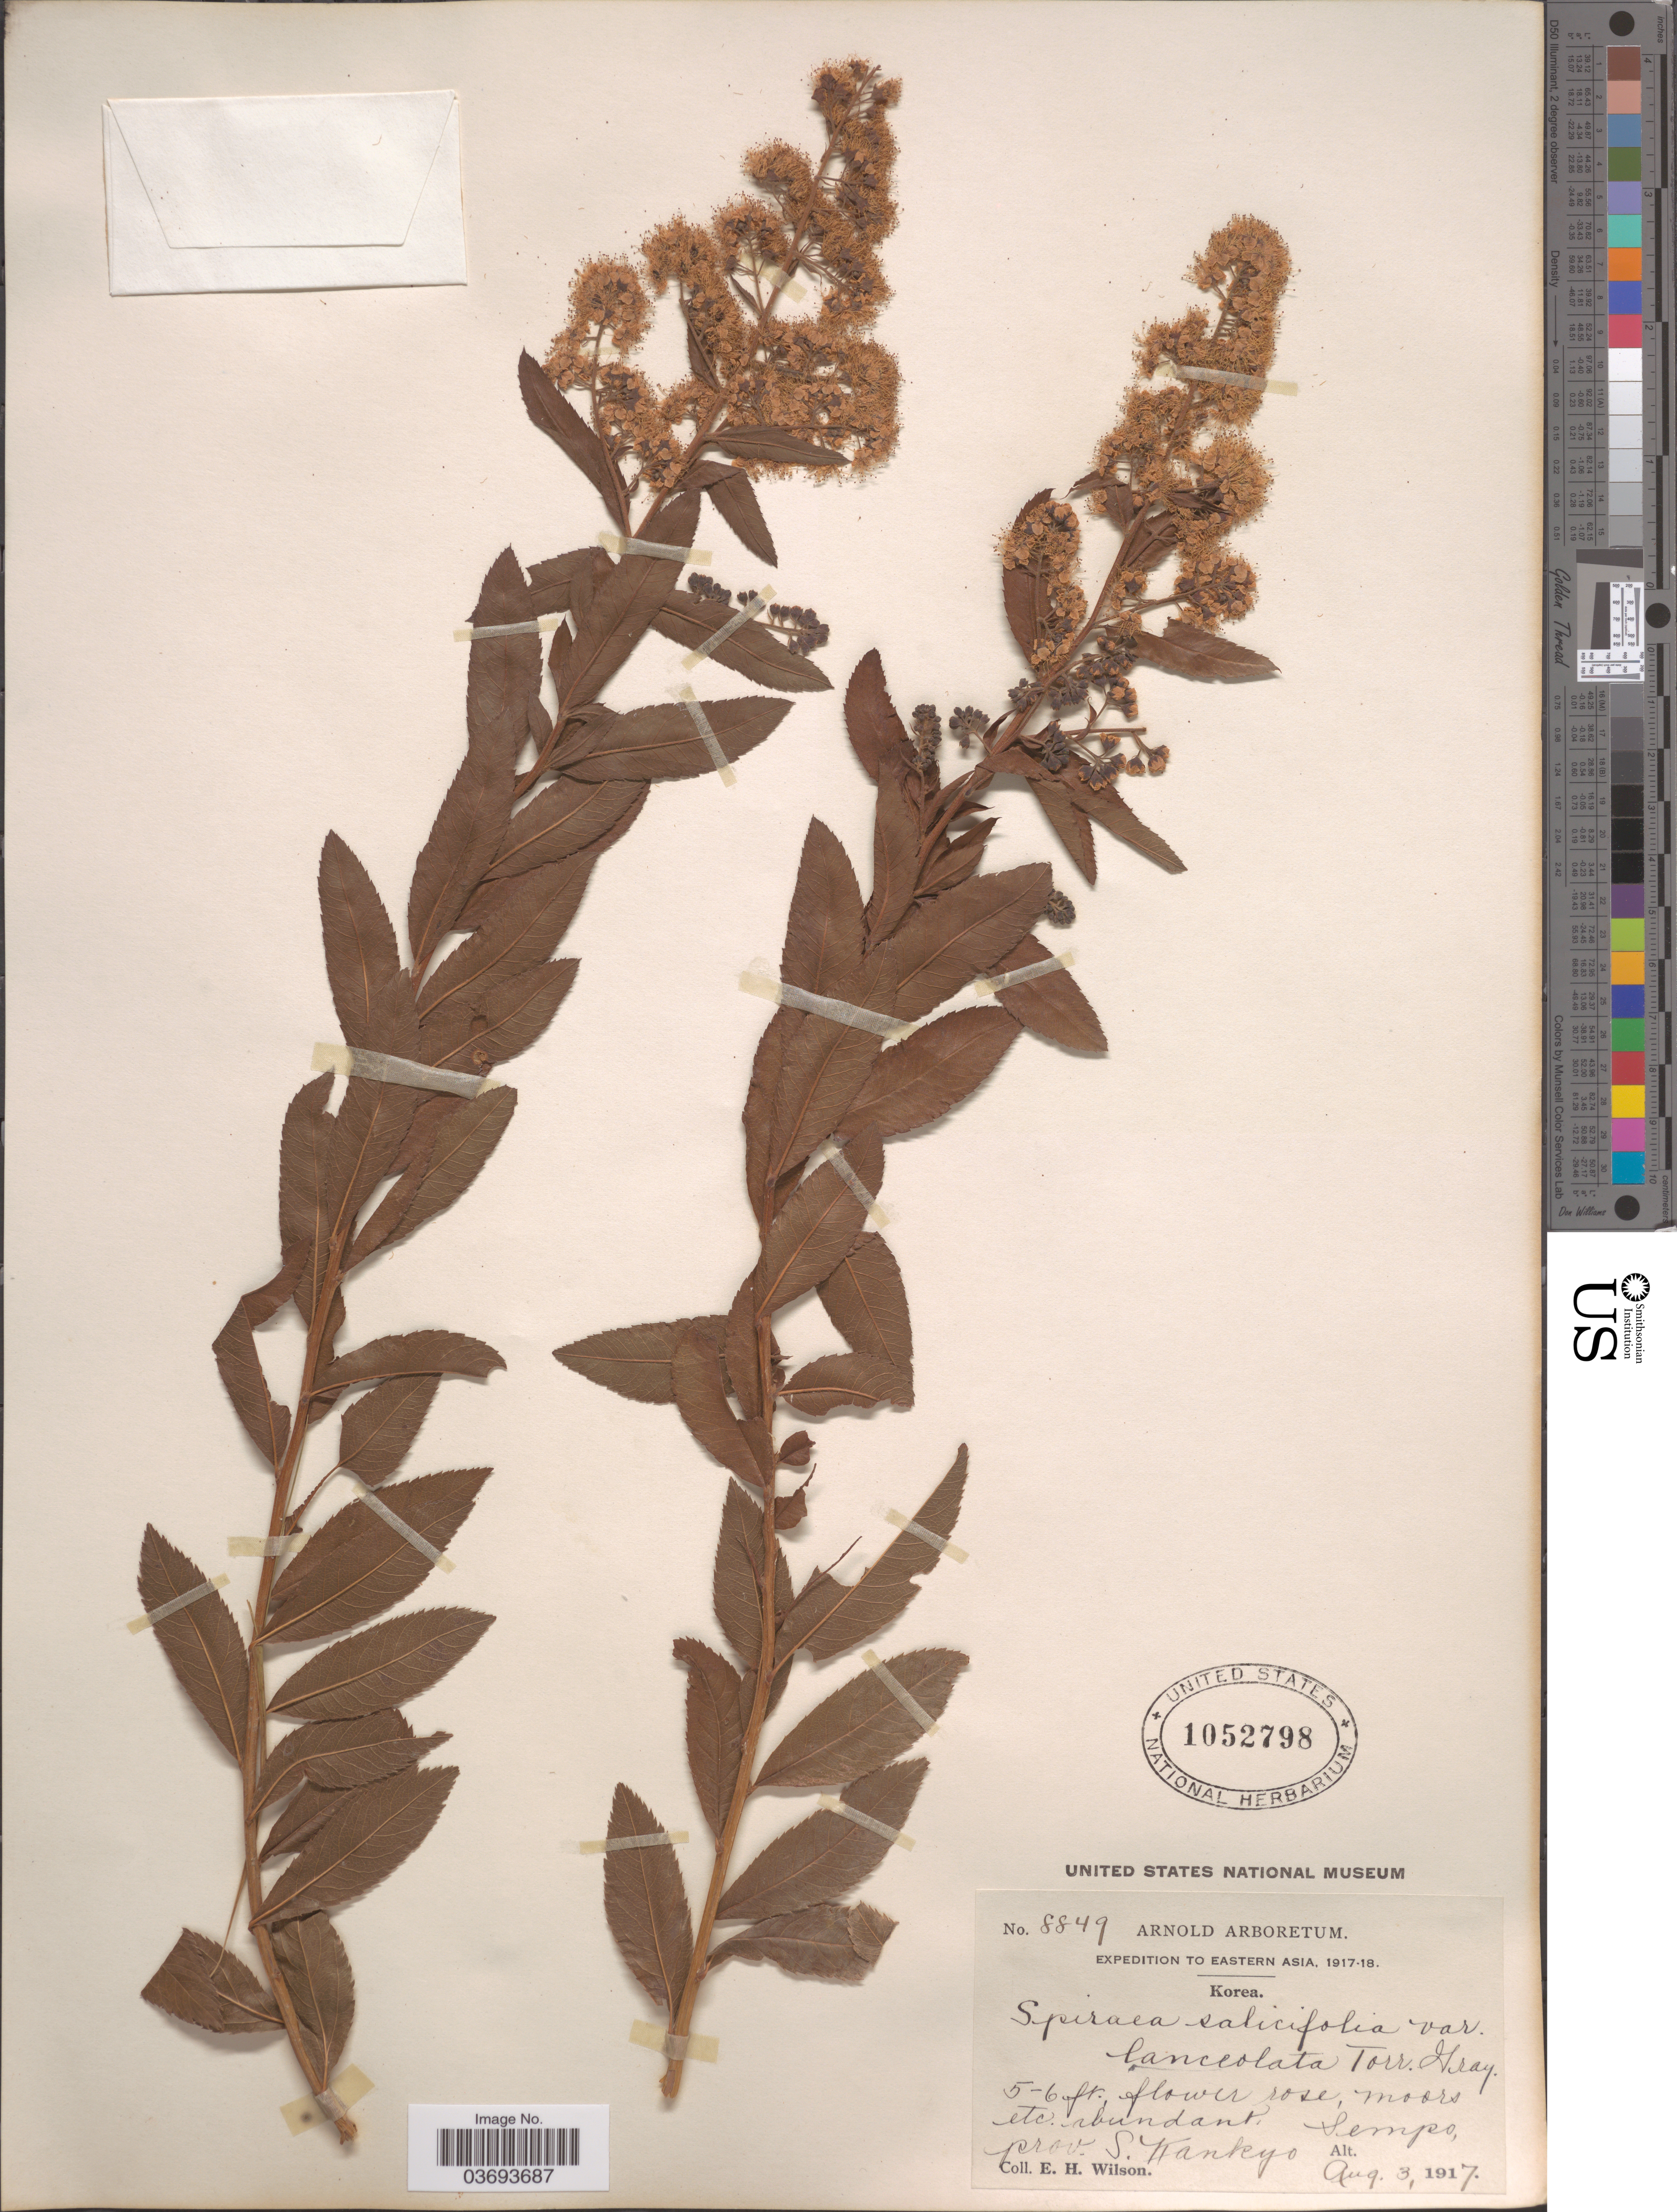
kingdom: Plantae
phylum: Tracheophyta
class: Magnoliopsida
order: Rosales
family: Rosaceae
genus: Spiraea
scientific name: Spiraea salicifolia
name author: L.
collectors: E. Wilson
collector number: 8849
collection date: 1917-08-03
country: North Korea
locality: Eastern Asia. Sempo, prov. S. Kankyo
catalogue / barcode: US 1052798